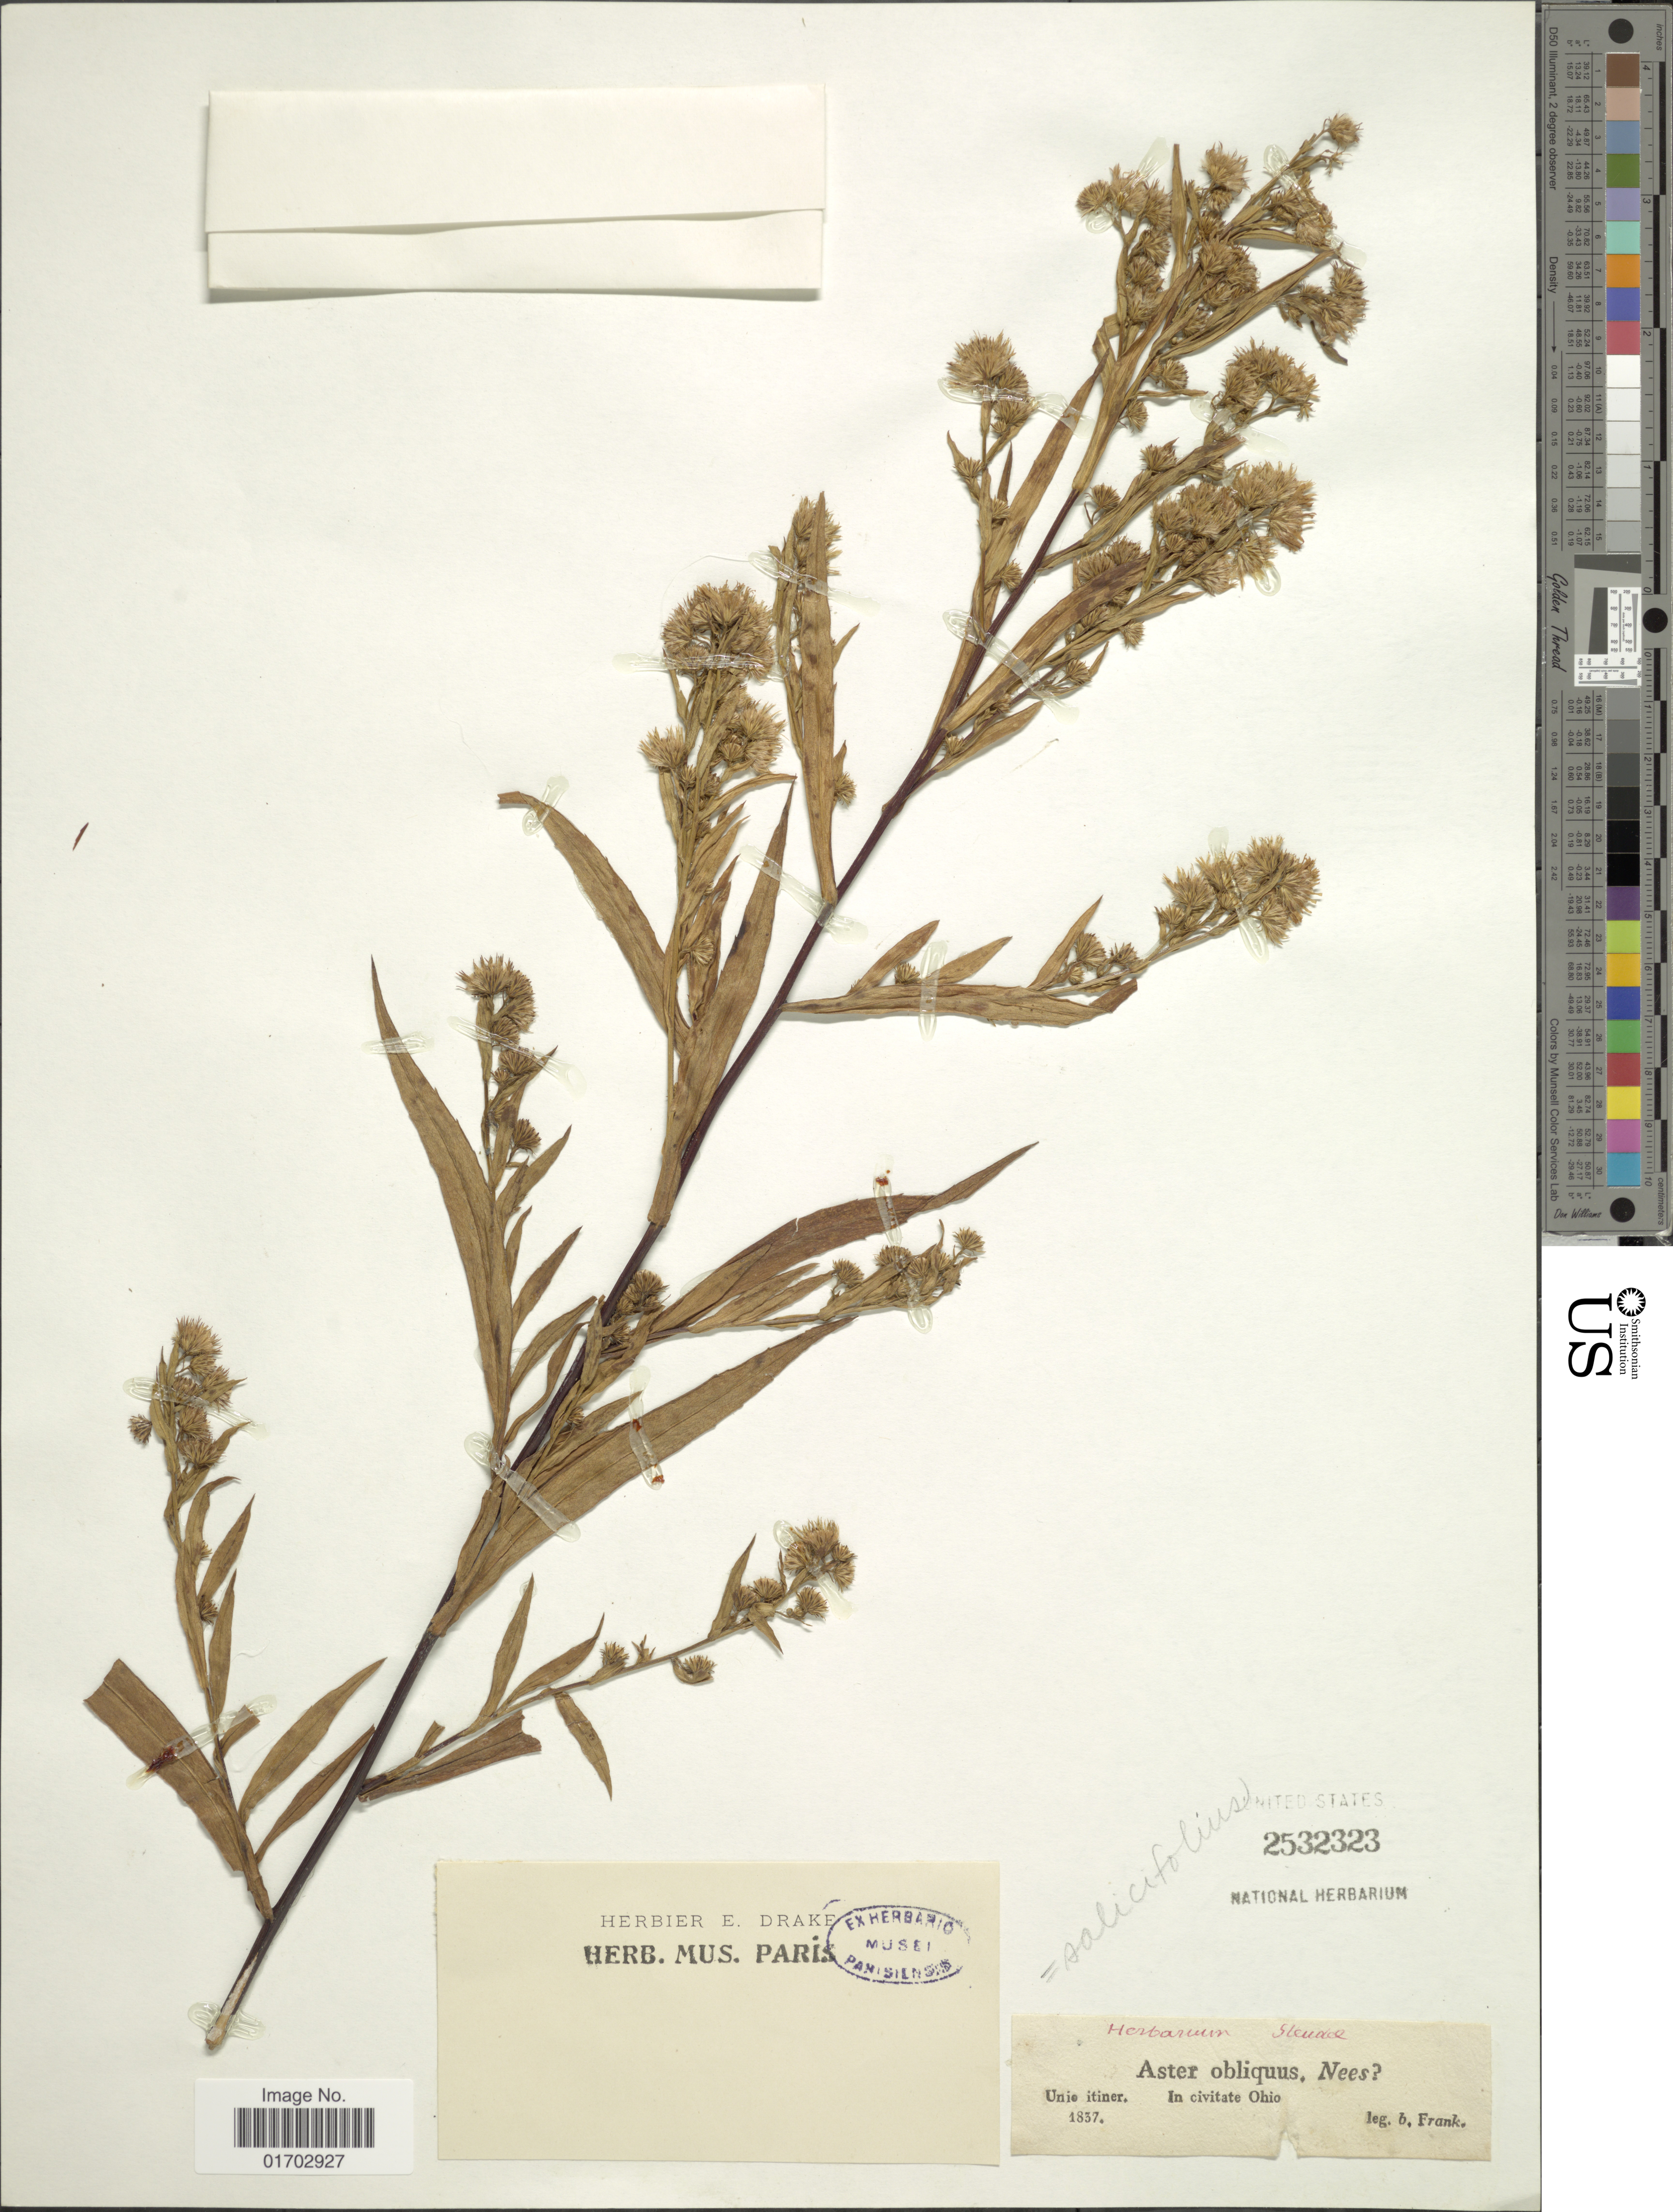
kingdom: Plantae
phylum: Tracheophyta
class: Magnoliopsida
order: Asterales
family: Asteraceae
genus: Symphyotrichum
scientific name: Symphyotrichum praealtum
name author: (Poir.) G.L. Nesom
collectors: B. Frank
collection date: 1837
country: United States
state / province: Ohio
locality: Unio itiner.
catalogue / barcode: US 2532323